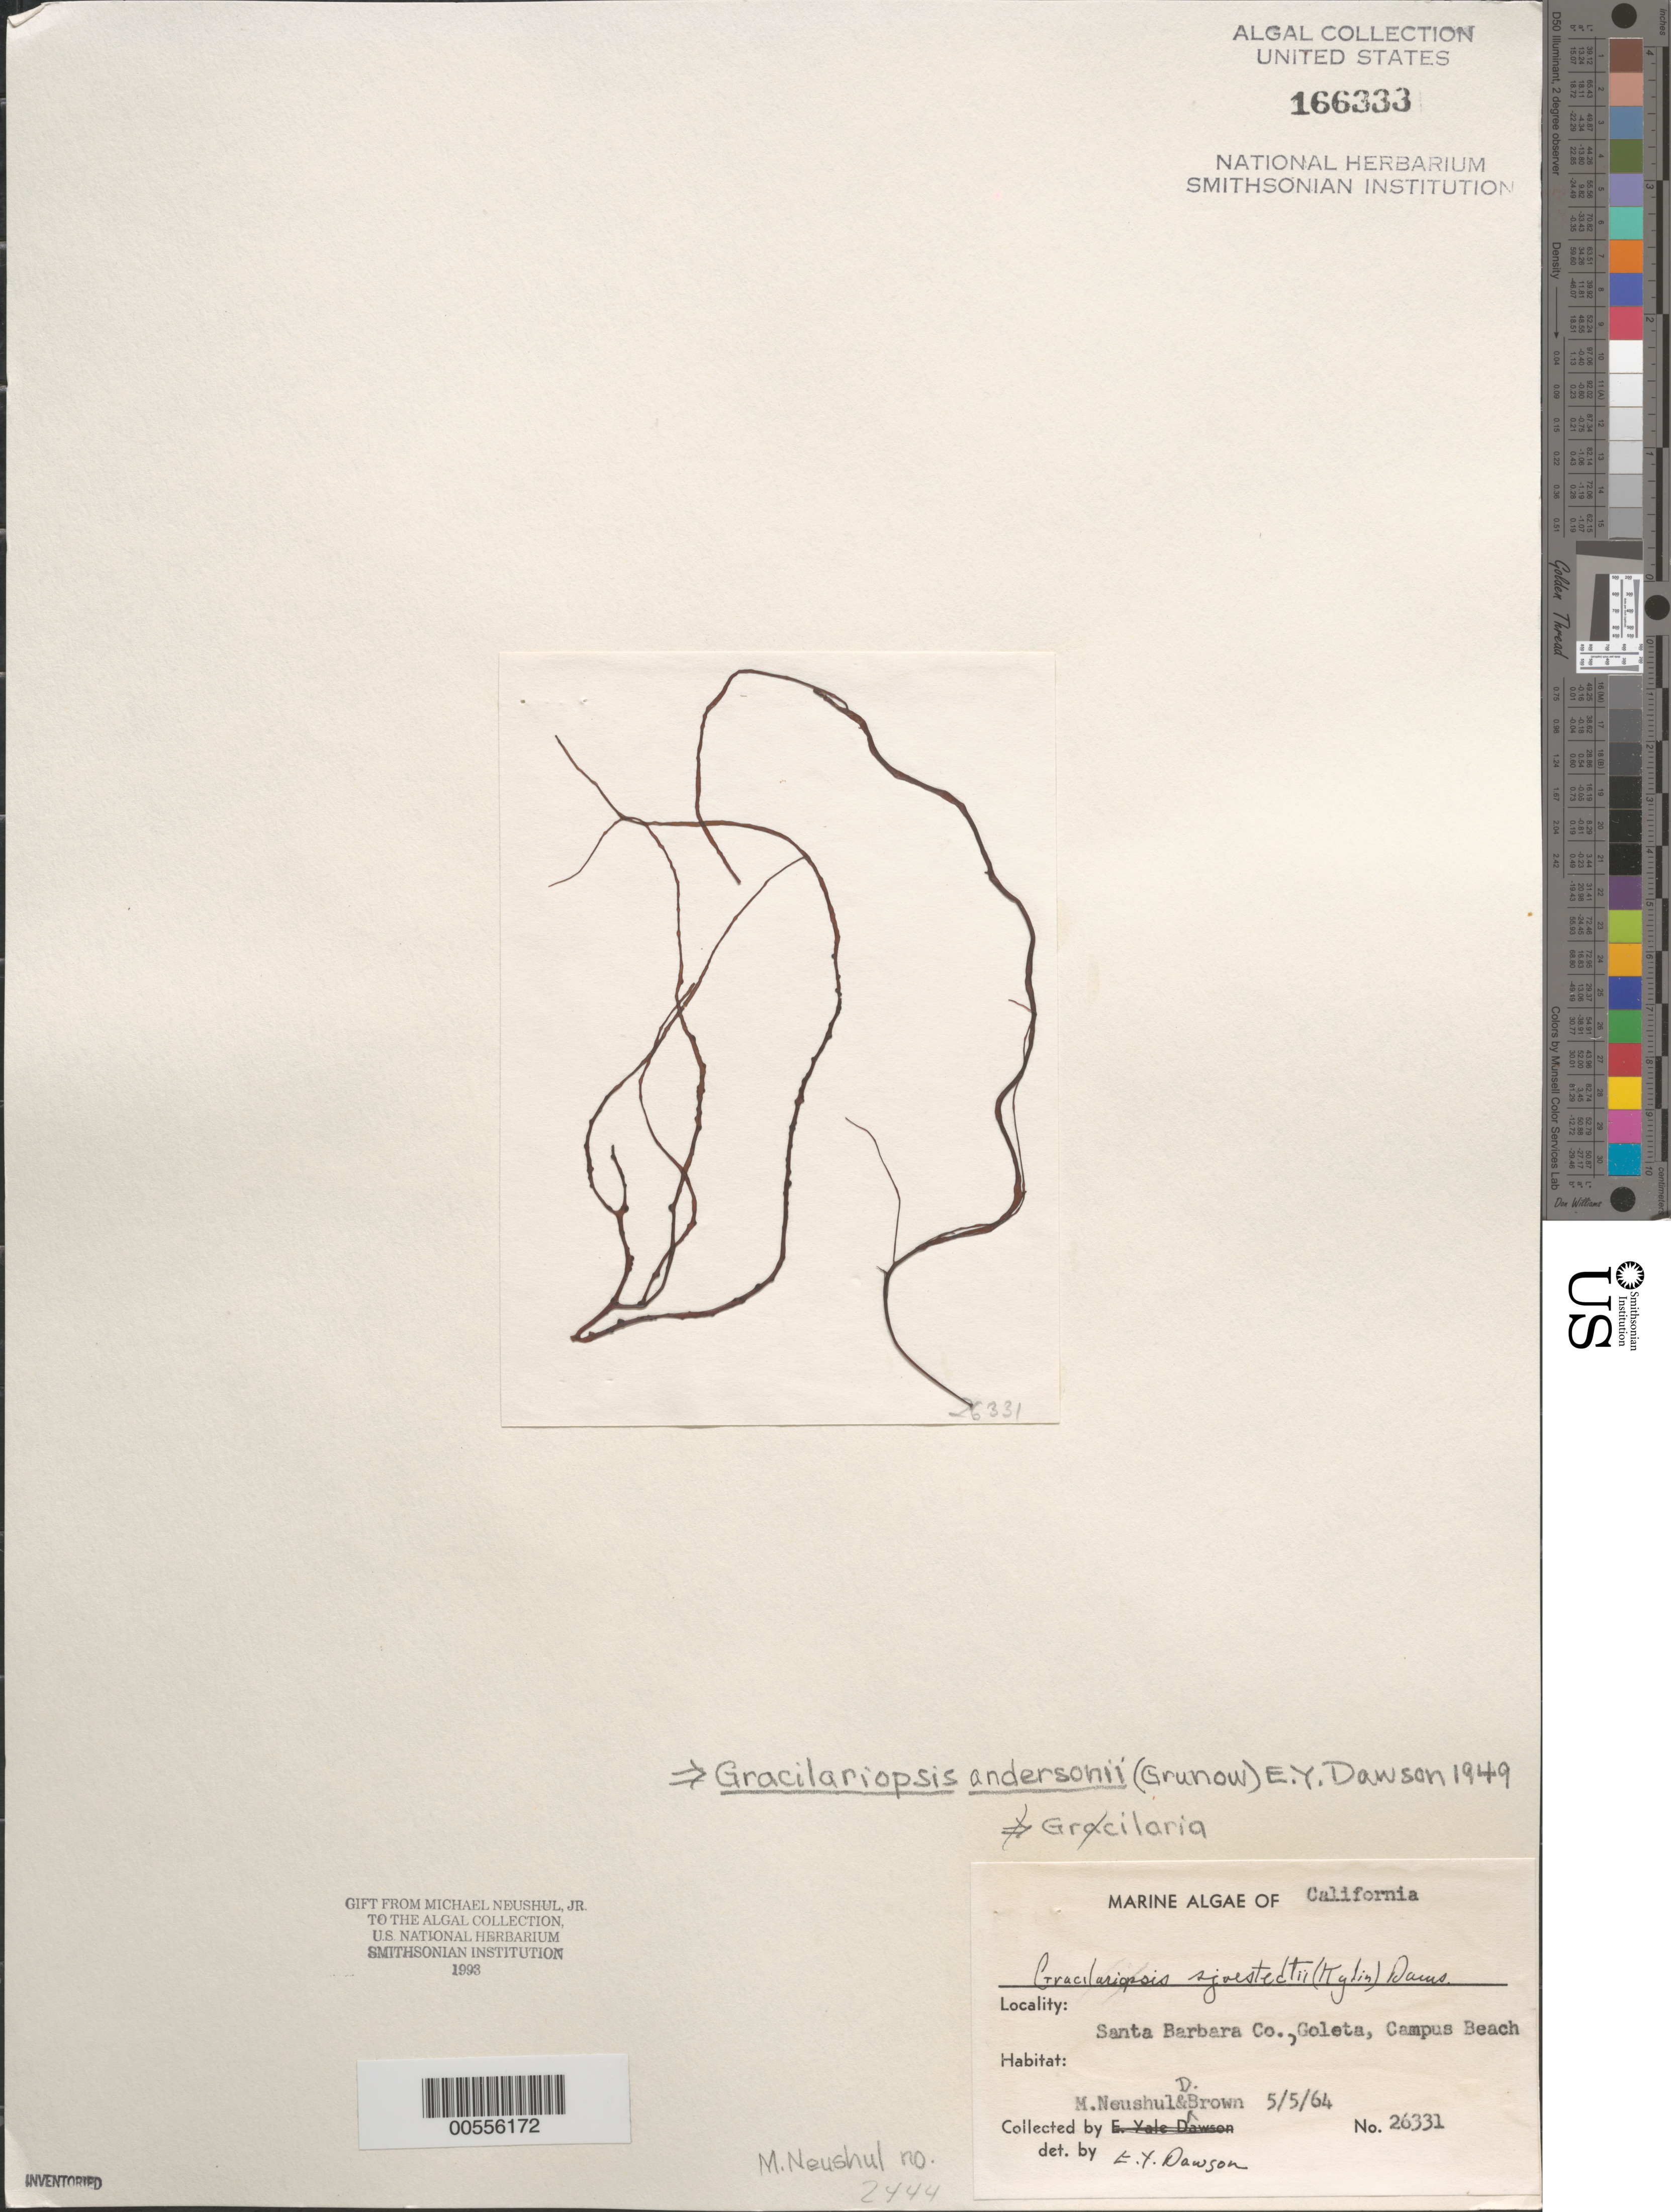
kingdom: Plantae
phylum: Rhodophyta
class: Florideophyceae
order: Gracilariales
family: Gracilariaceae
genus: Gracilariopsis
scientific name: Gracilariopsis andersonii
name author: (Grunow) E.Y. Dawson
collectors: M. Neushul & D. Brown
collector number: EYD 26331 & Neushul 2444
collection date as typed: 05 May 1964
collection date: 1964-05-05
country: United States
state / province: California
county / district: Santa Barbara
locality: Campus Beach, Goleta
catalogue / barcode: US 166333